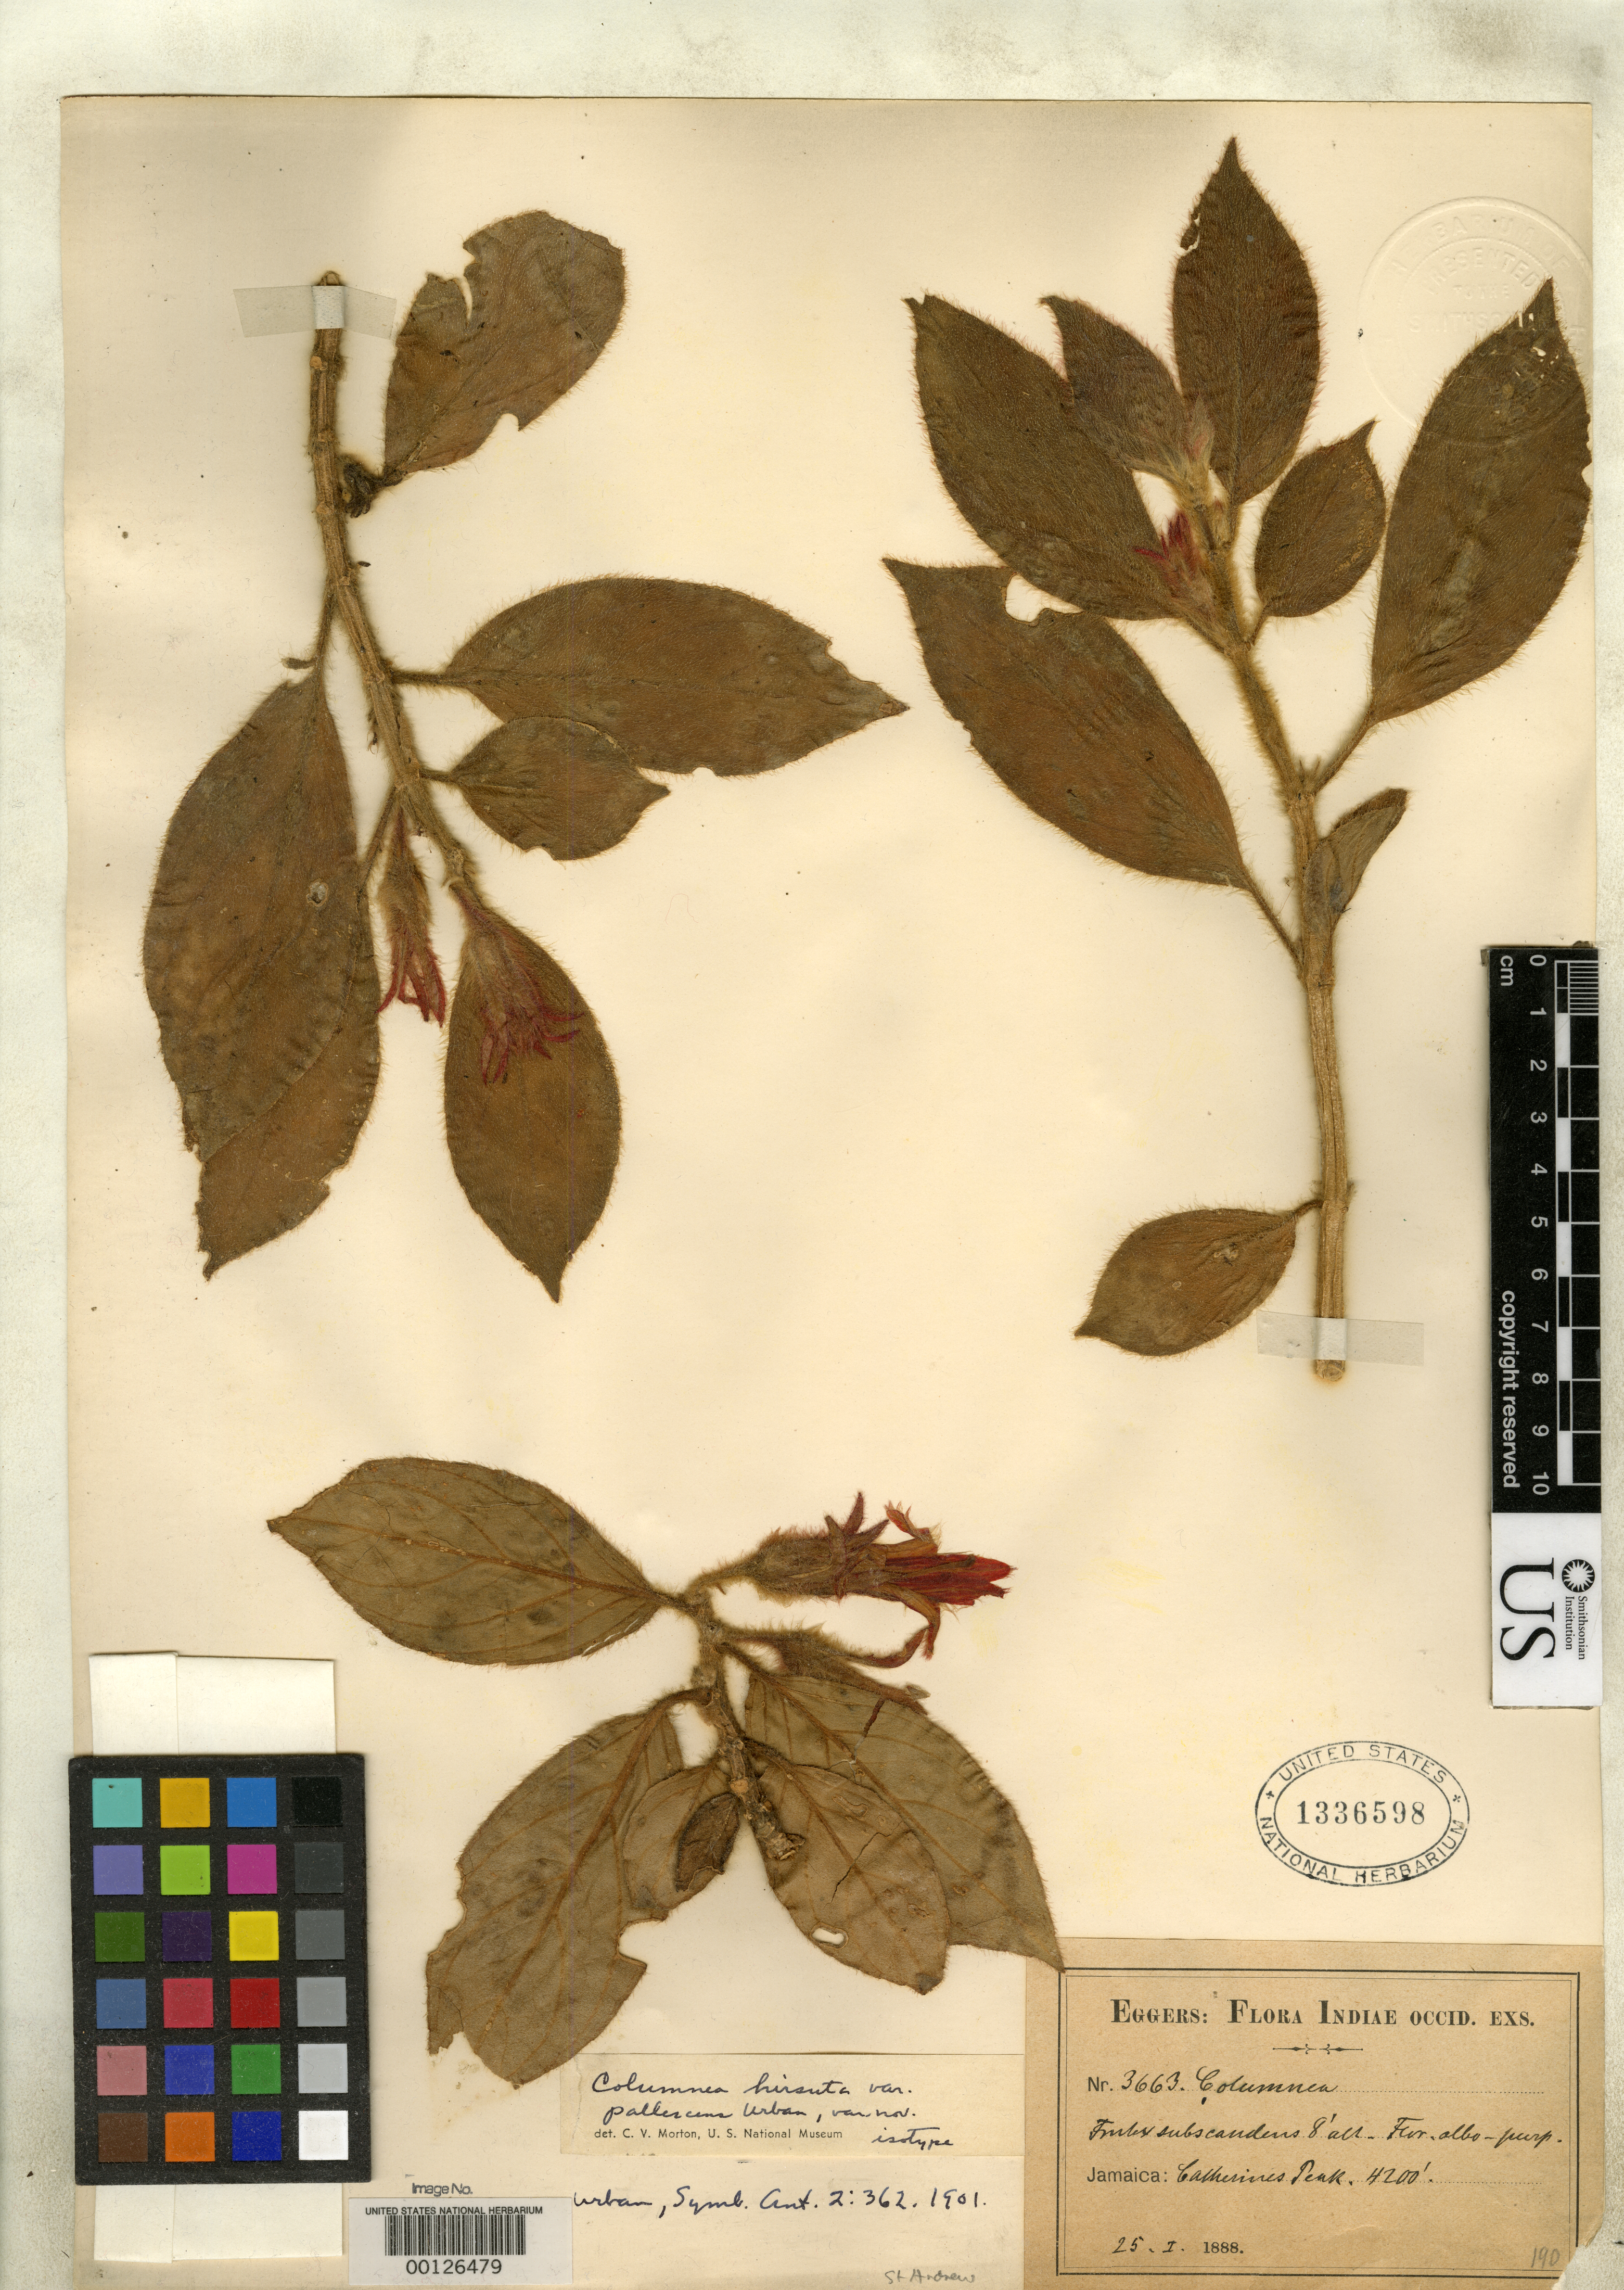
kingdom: Plantae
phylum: Tracheophyta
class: Magnoliopsida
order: Lamiales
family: Gesneriaceae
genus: Columnea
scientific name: Columnea hirsuta var. pallescens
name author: Urb.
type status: Isotype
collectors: H. F. A. von Eggers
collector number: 3663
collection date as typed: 25 Jan 1888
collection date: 1888-01-25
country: Jamaica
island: Greater Antilles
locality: Catherines Peak; alt. 4200 ft.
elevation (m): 1280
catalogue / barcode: US 1336598